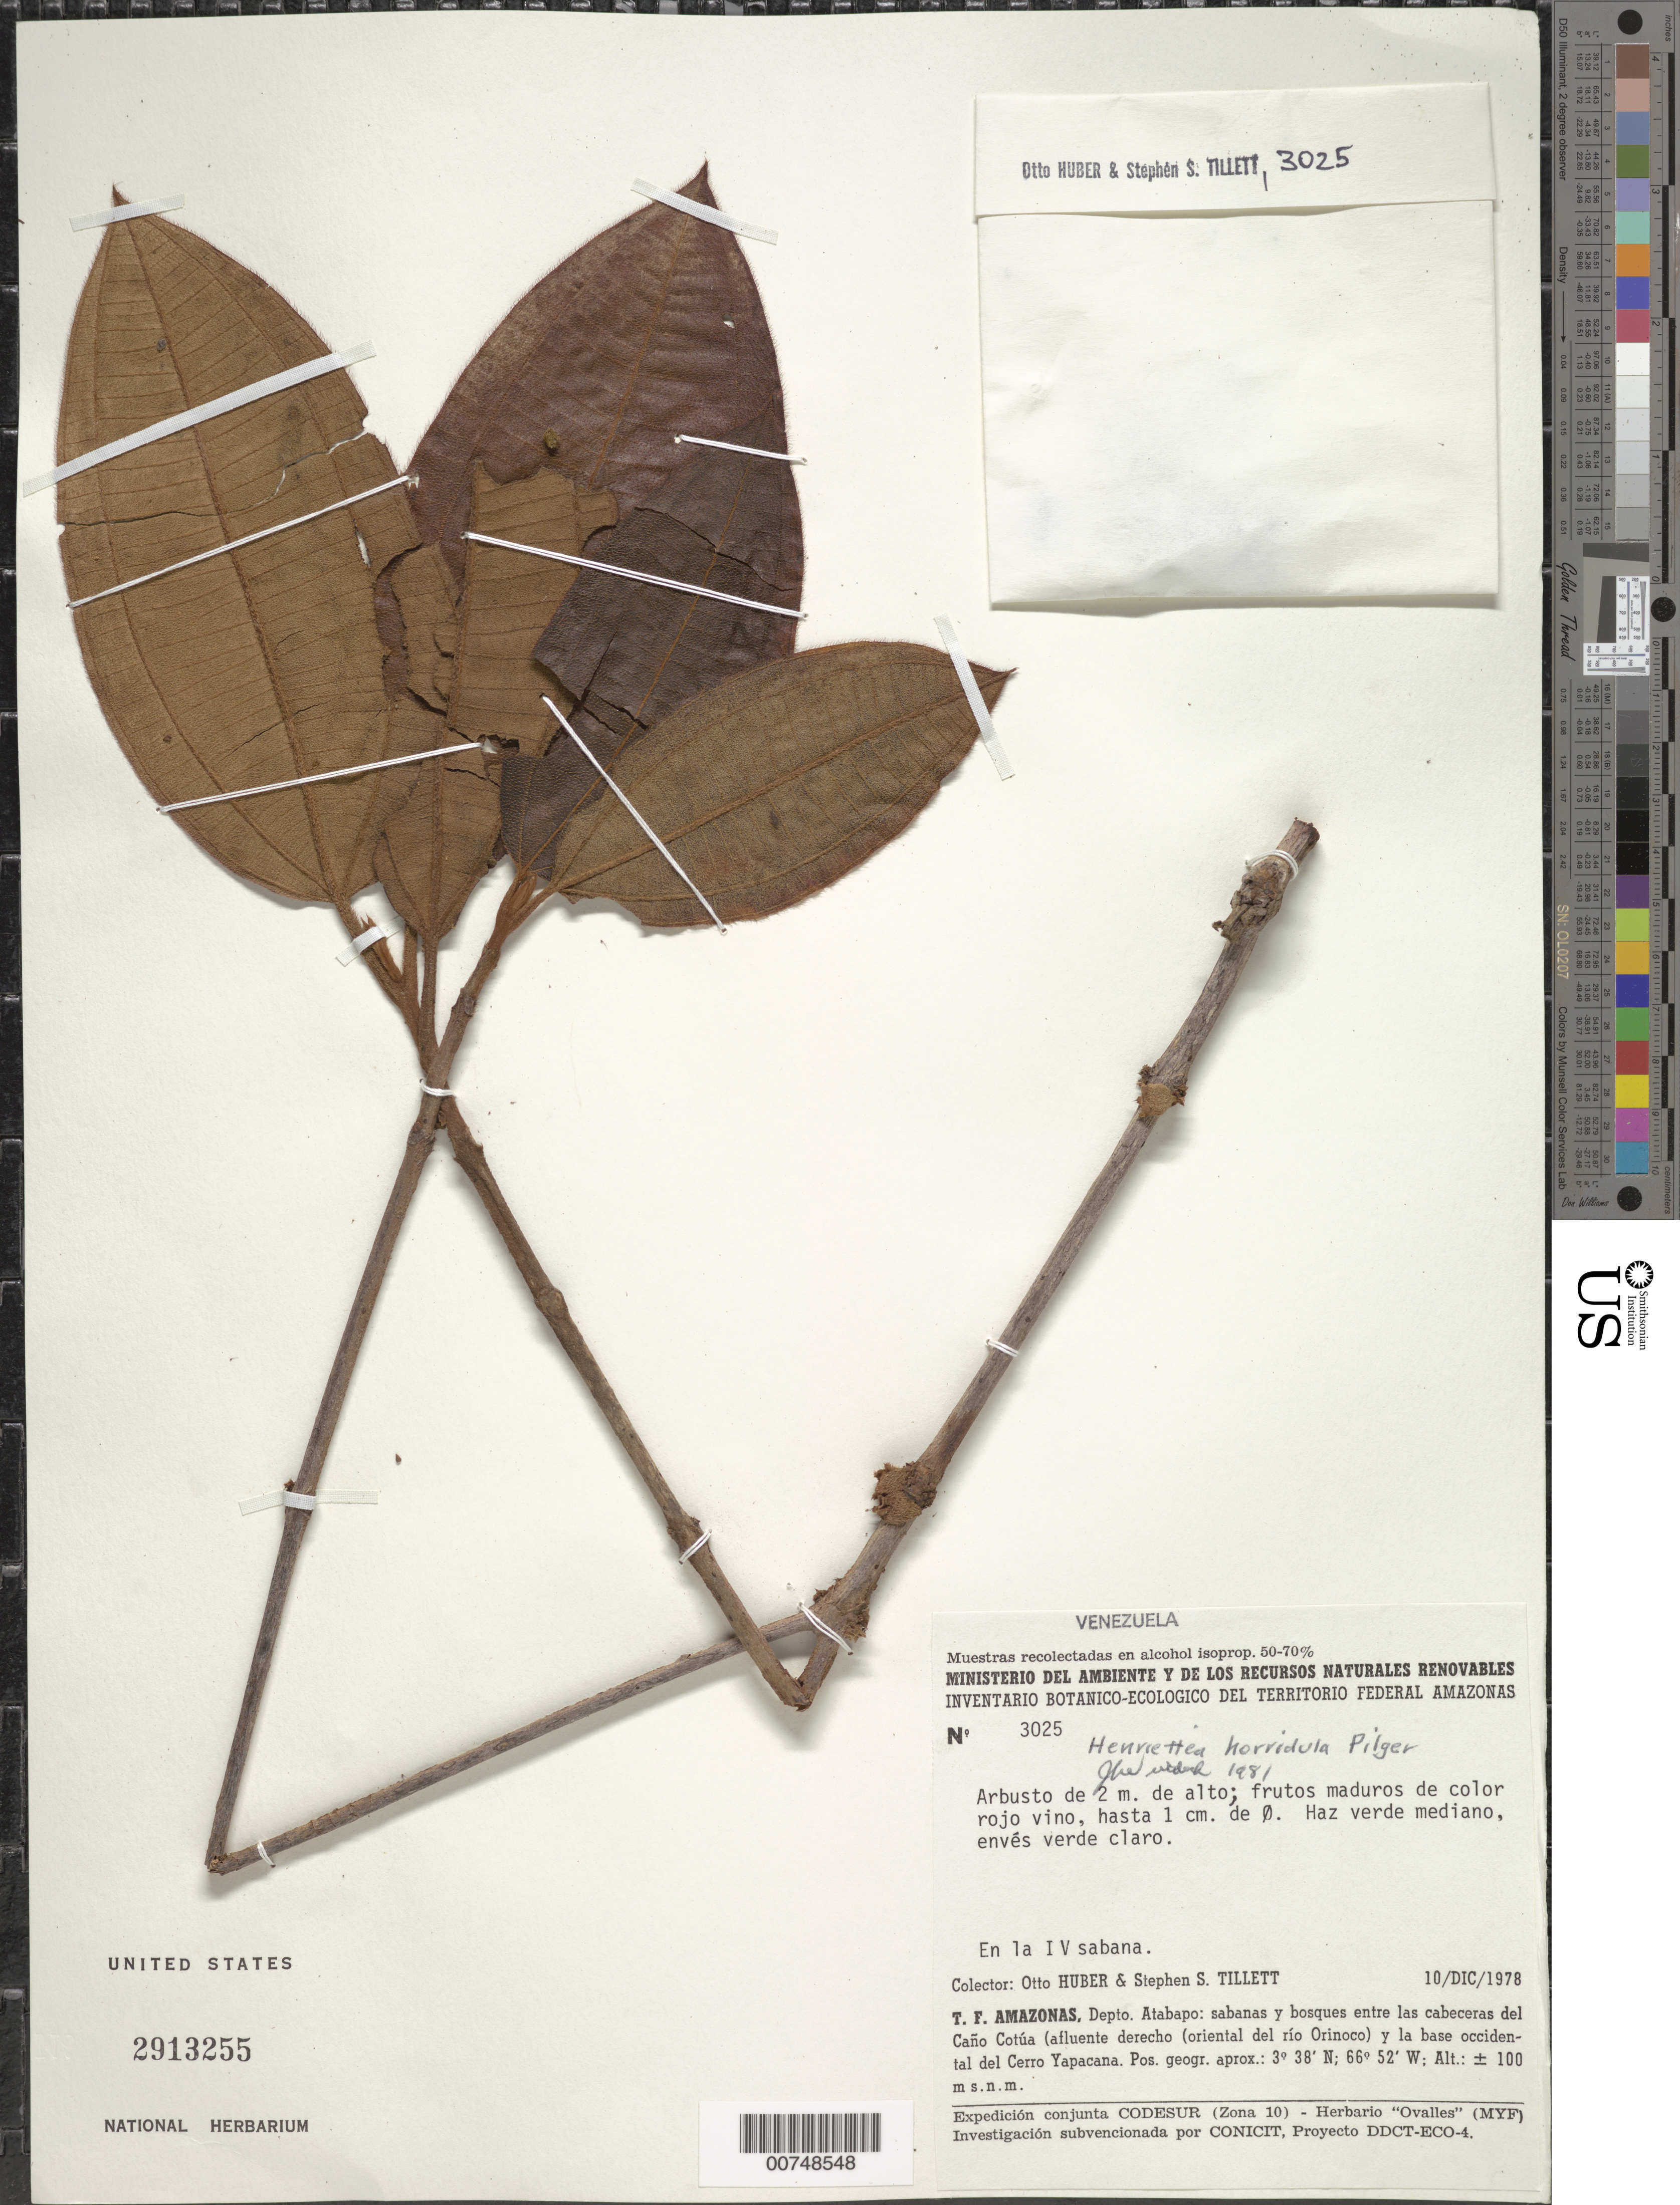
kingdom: Plantae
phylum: Tracheophyta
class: Magnoliopsida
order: Myrtales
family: Melastomataceae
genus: Henriettea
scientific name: Henriettea horridula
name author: Pilg.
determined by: Wurdack, John J., (US), US (UNITED STATES)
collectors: O. Huber & S. S. Tillett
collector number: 3025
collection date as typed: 10-Dec-78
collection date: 1978-12-10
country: Venezuela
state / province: Amazonas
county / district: Atabapo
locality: Caño Cotua cabeceras (afluente derecho oriental del Río Orinoco) a la base O del Cerro Yapacána.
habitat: Sabanas y bosques.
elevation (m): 100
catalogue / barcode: US 2913255